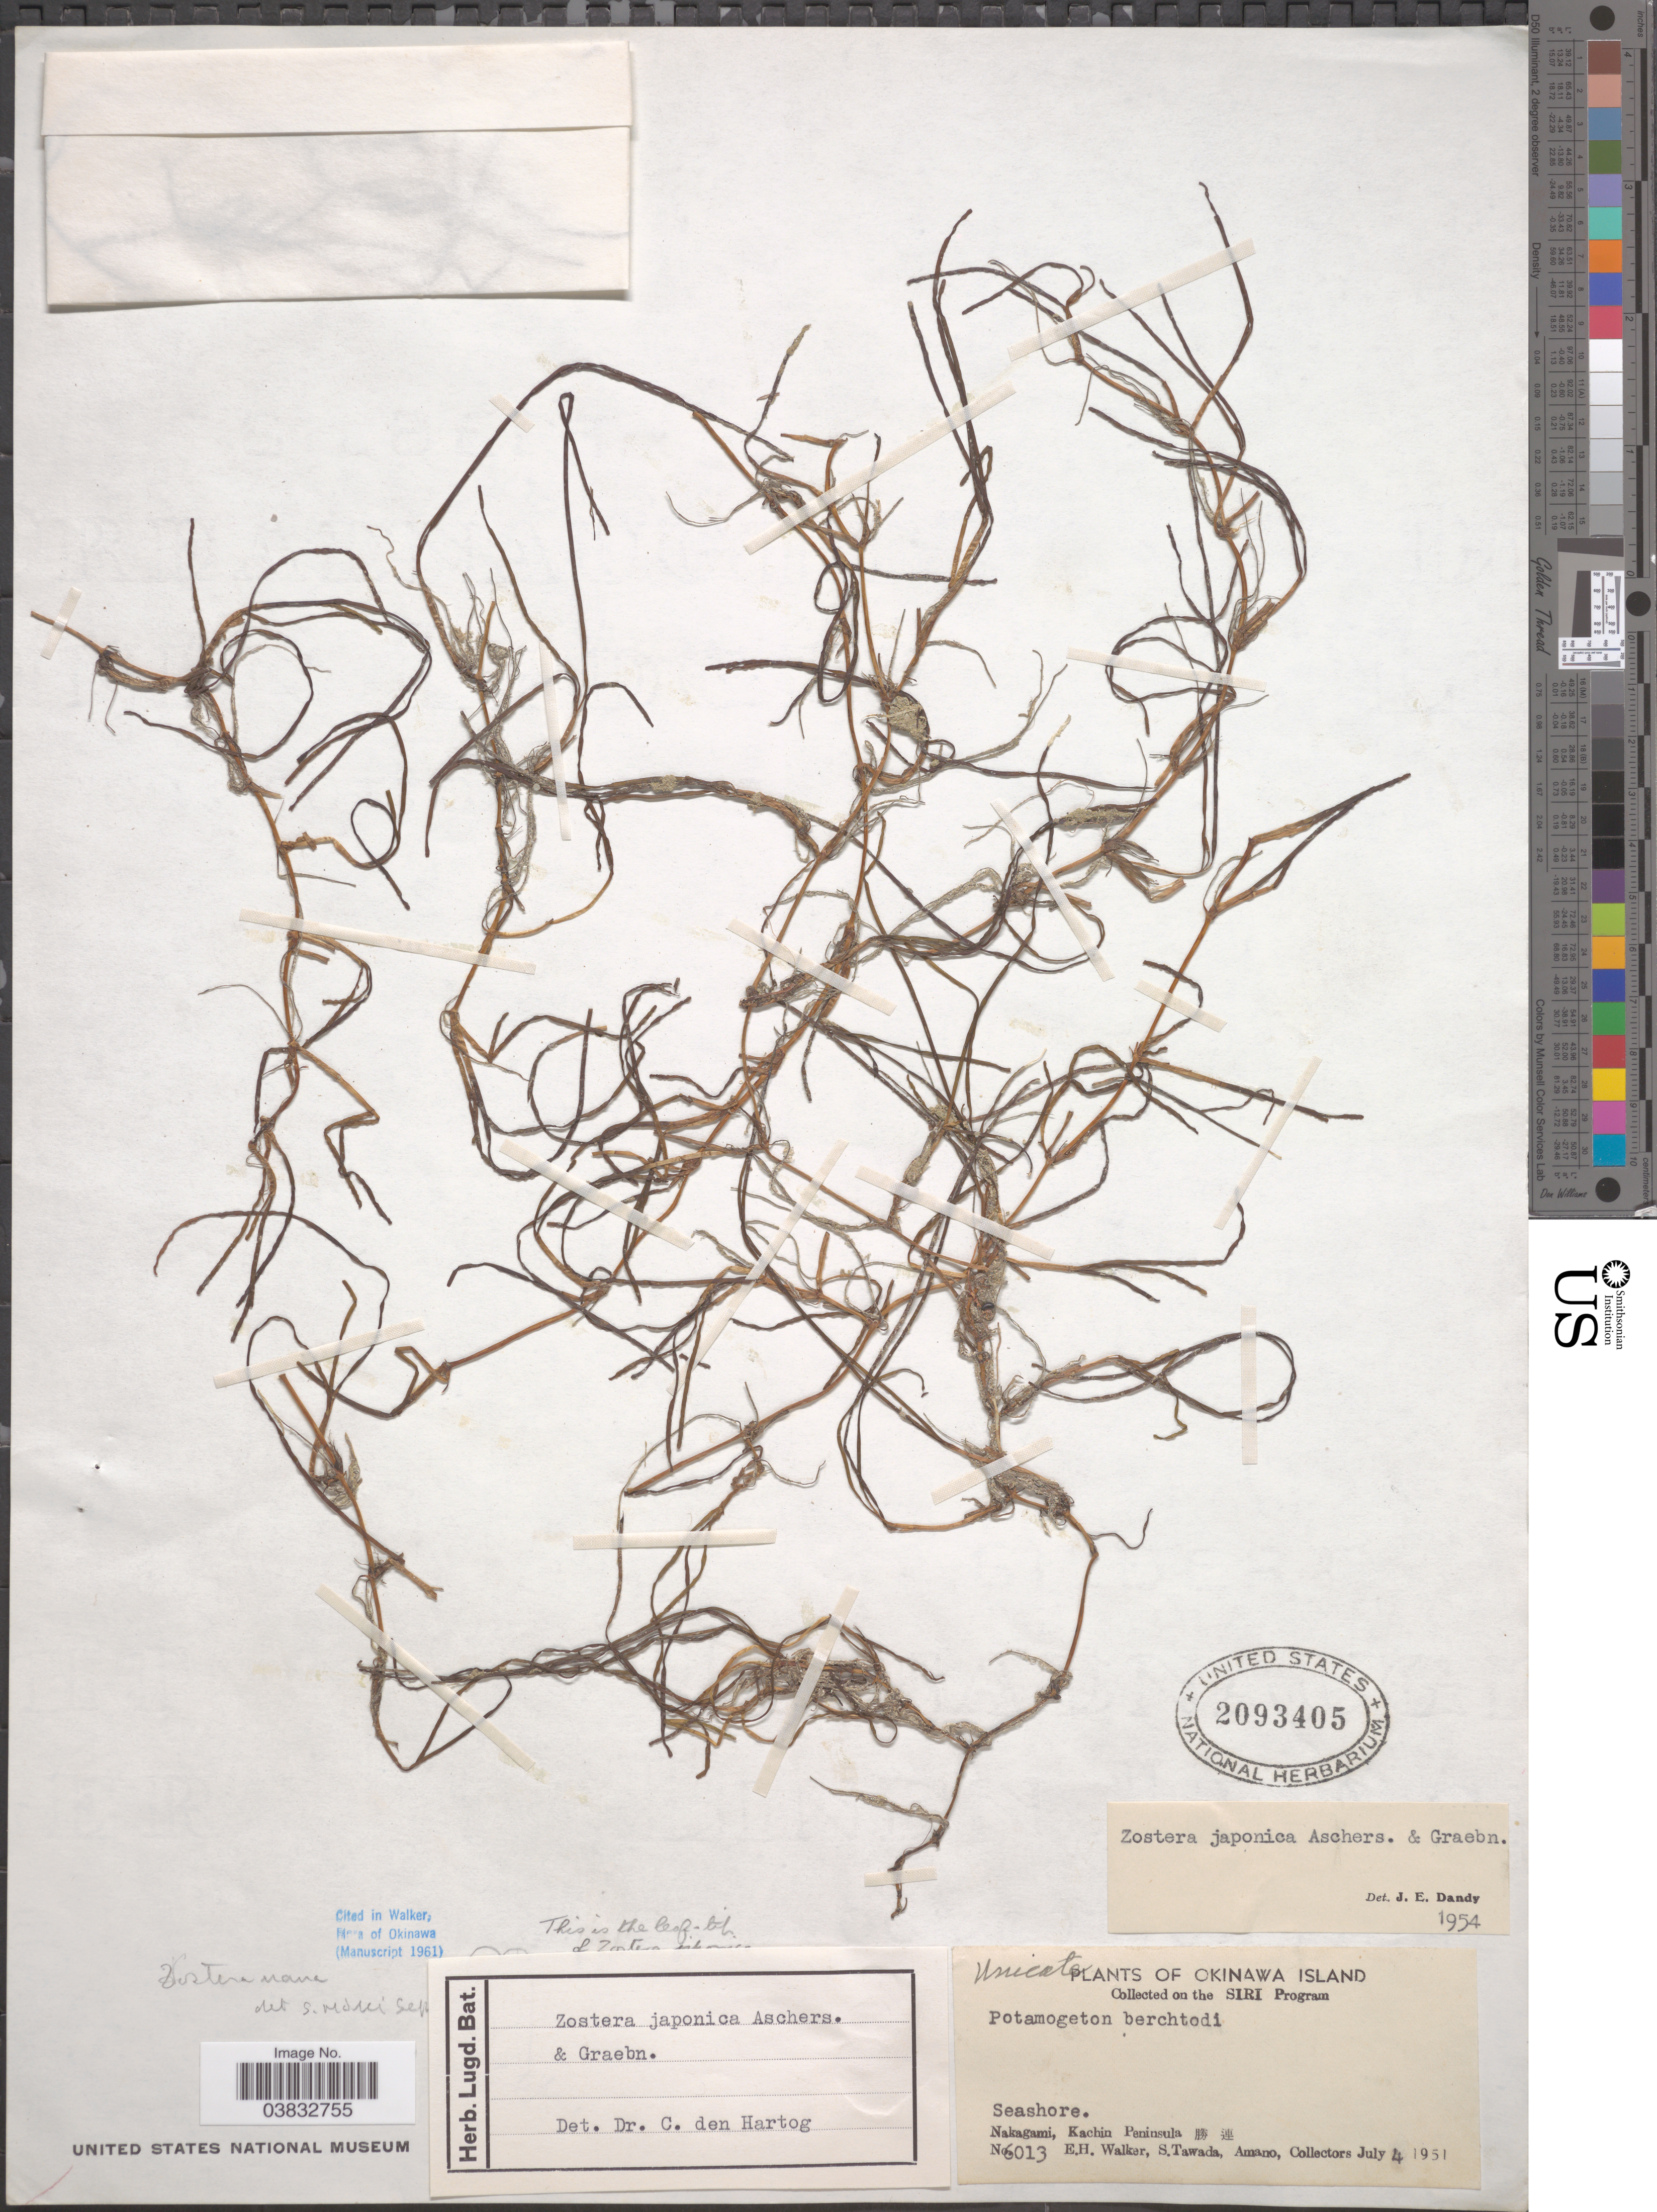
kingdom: Plantae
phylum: Tracheophyta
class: Liliopsida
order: Alismatales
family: Zosteraceae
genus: Zostera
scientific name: Zostera japonica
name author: Asch. & Graebn.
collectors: E. H. Walker & S. Tawada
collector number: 6013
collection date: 1951-07-04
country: Japan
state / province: Okinawa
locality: Okinawa Island. The SIRI Program. Seashore. Nakagami, Kachin Peninsula X.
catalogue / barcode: US 2093405